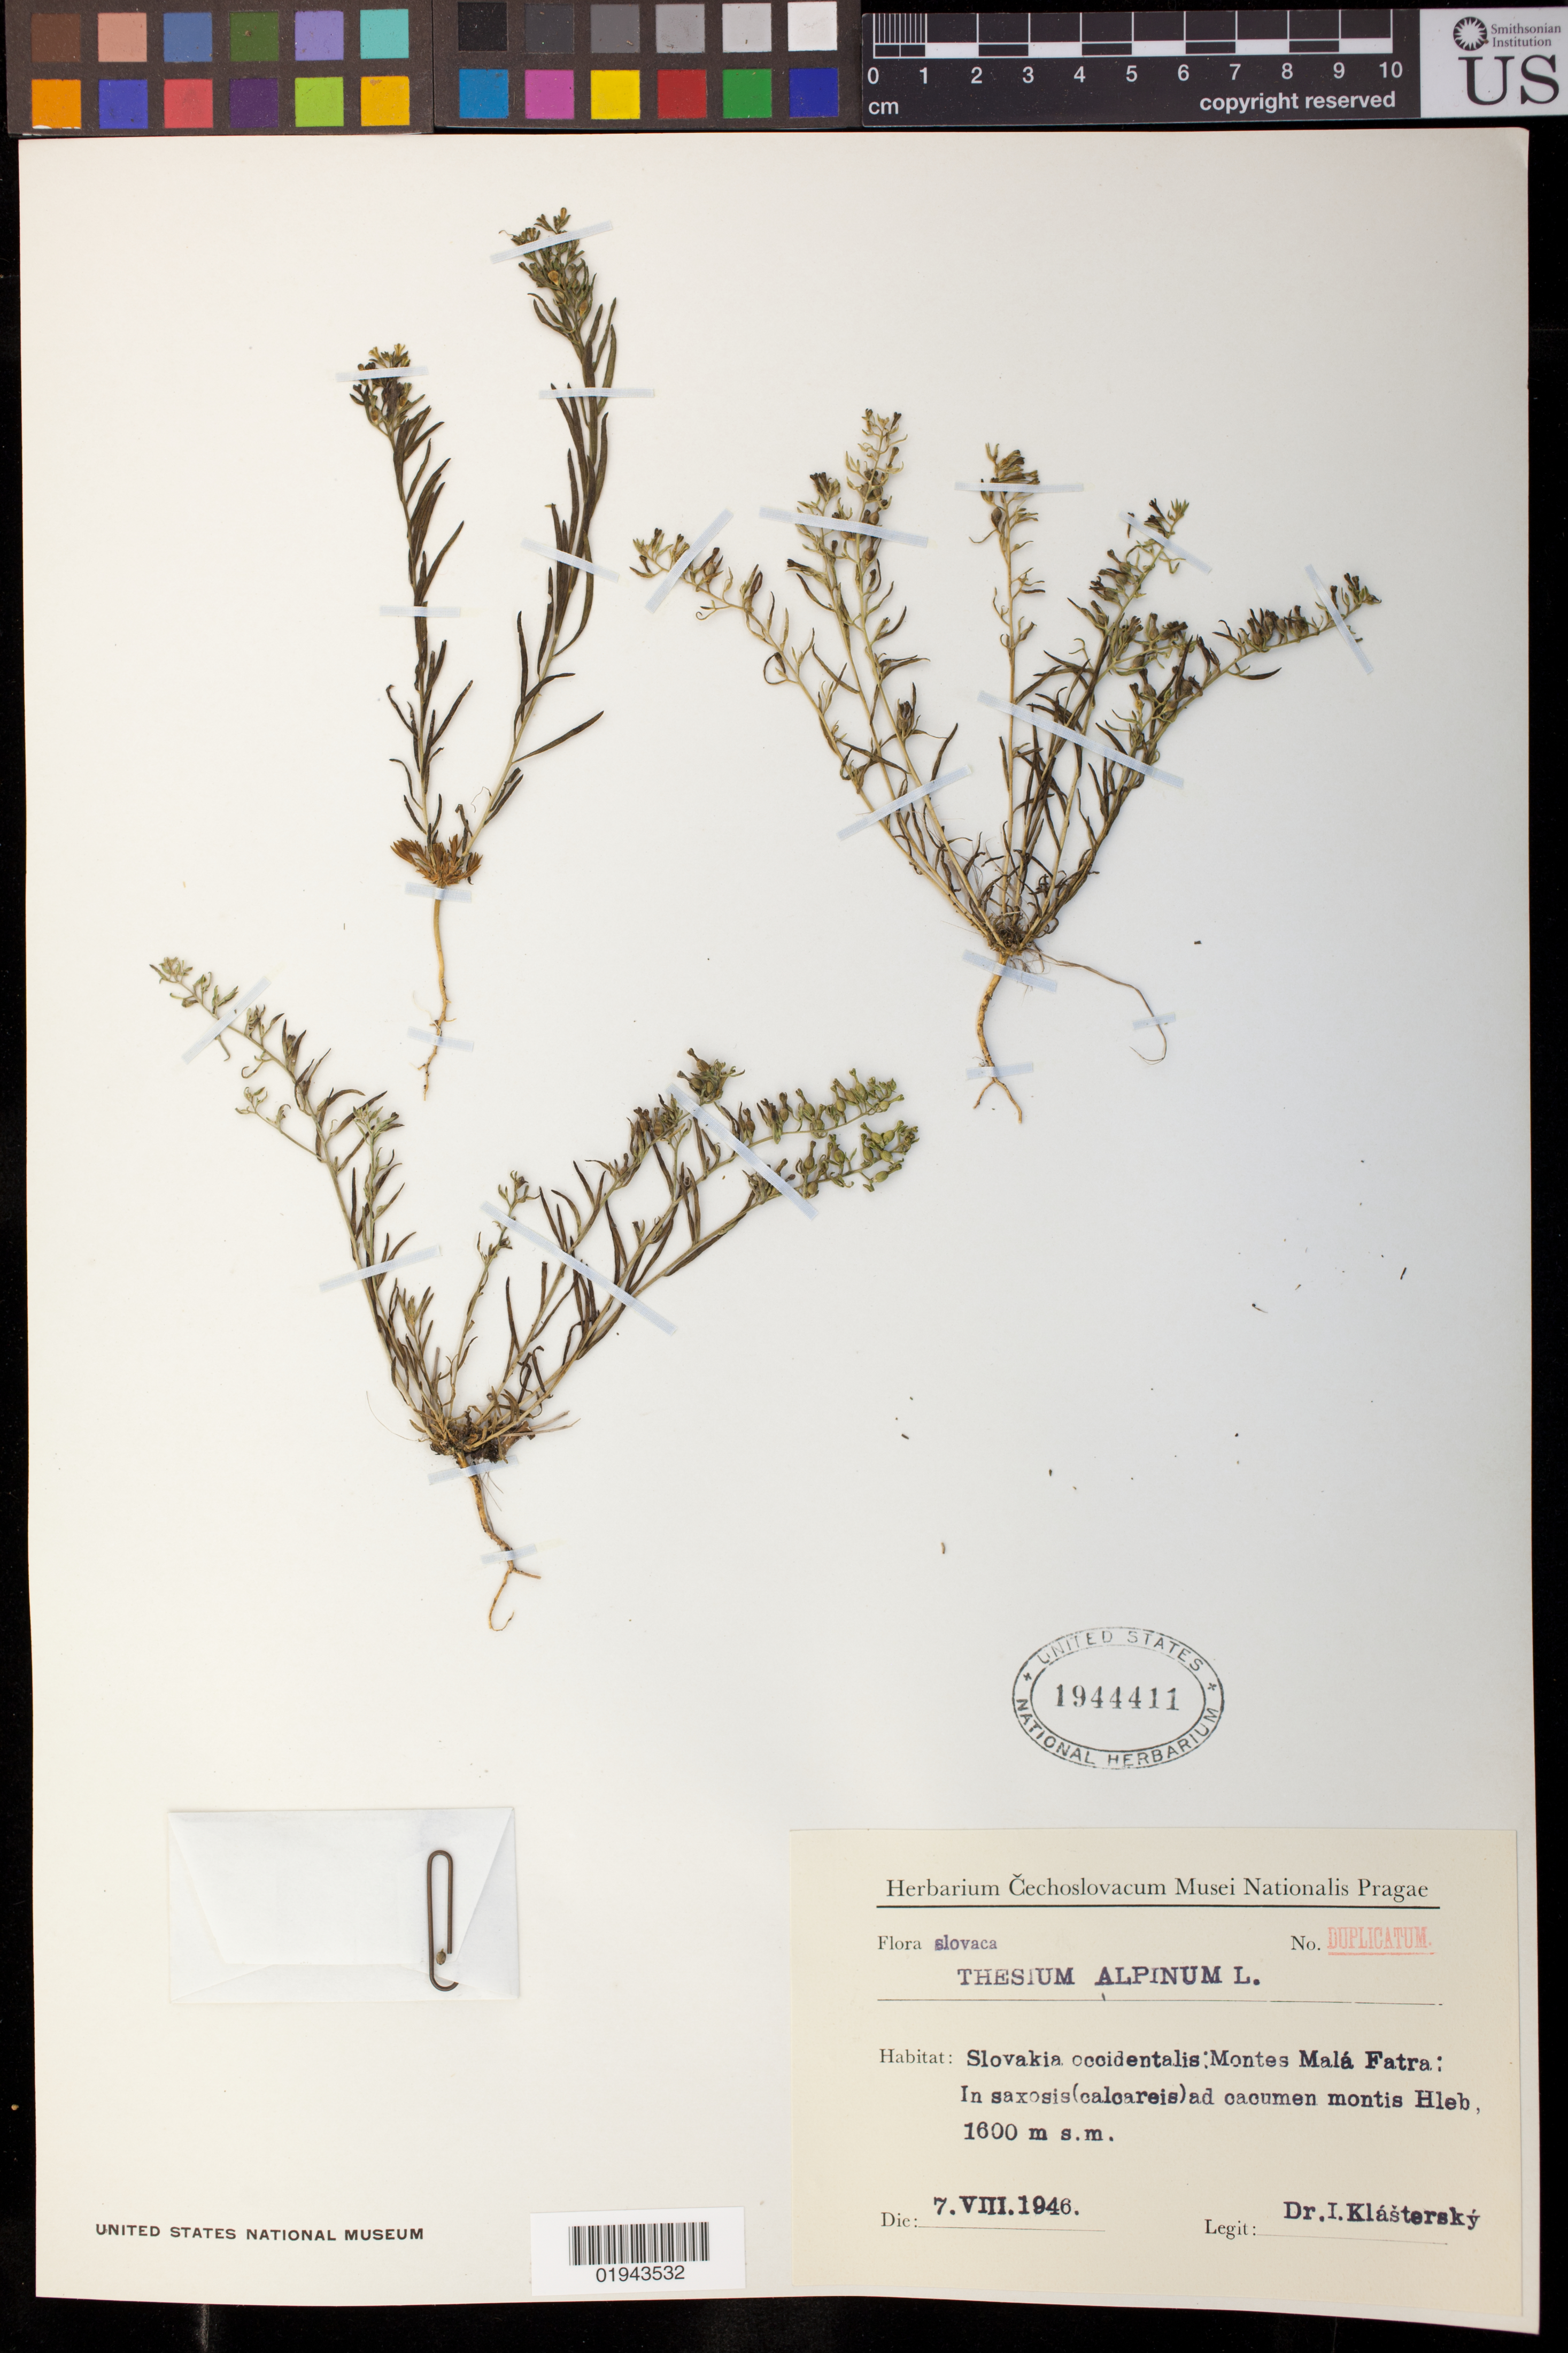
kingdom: Plantae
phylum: Tracheophyta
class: Magnoliopsida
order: Santalales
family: Thesiaceae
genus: Thesium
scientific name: Thesium alpinum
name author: L.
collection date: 1946-08-07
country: Slovakia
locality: Slovakia occidentalis: Montes Mal├í Fatra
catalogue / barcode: US 1944411